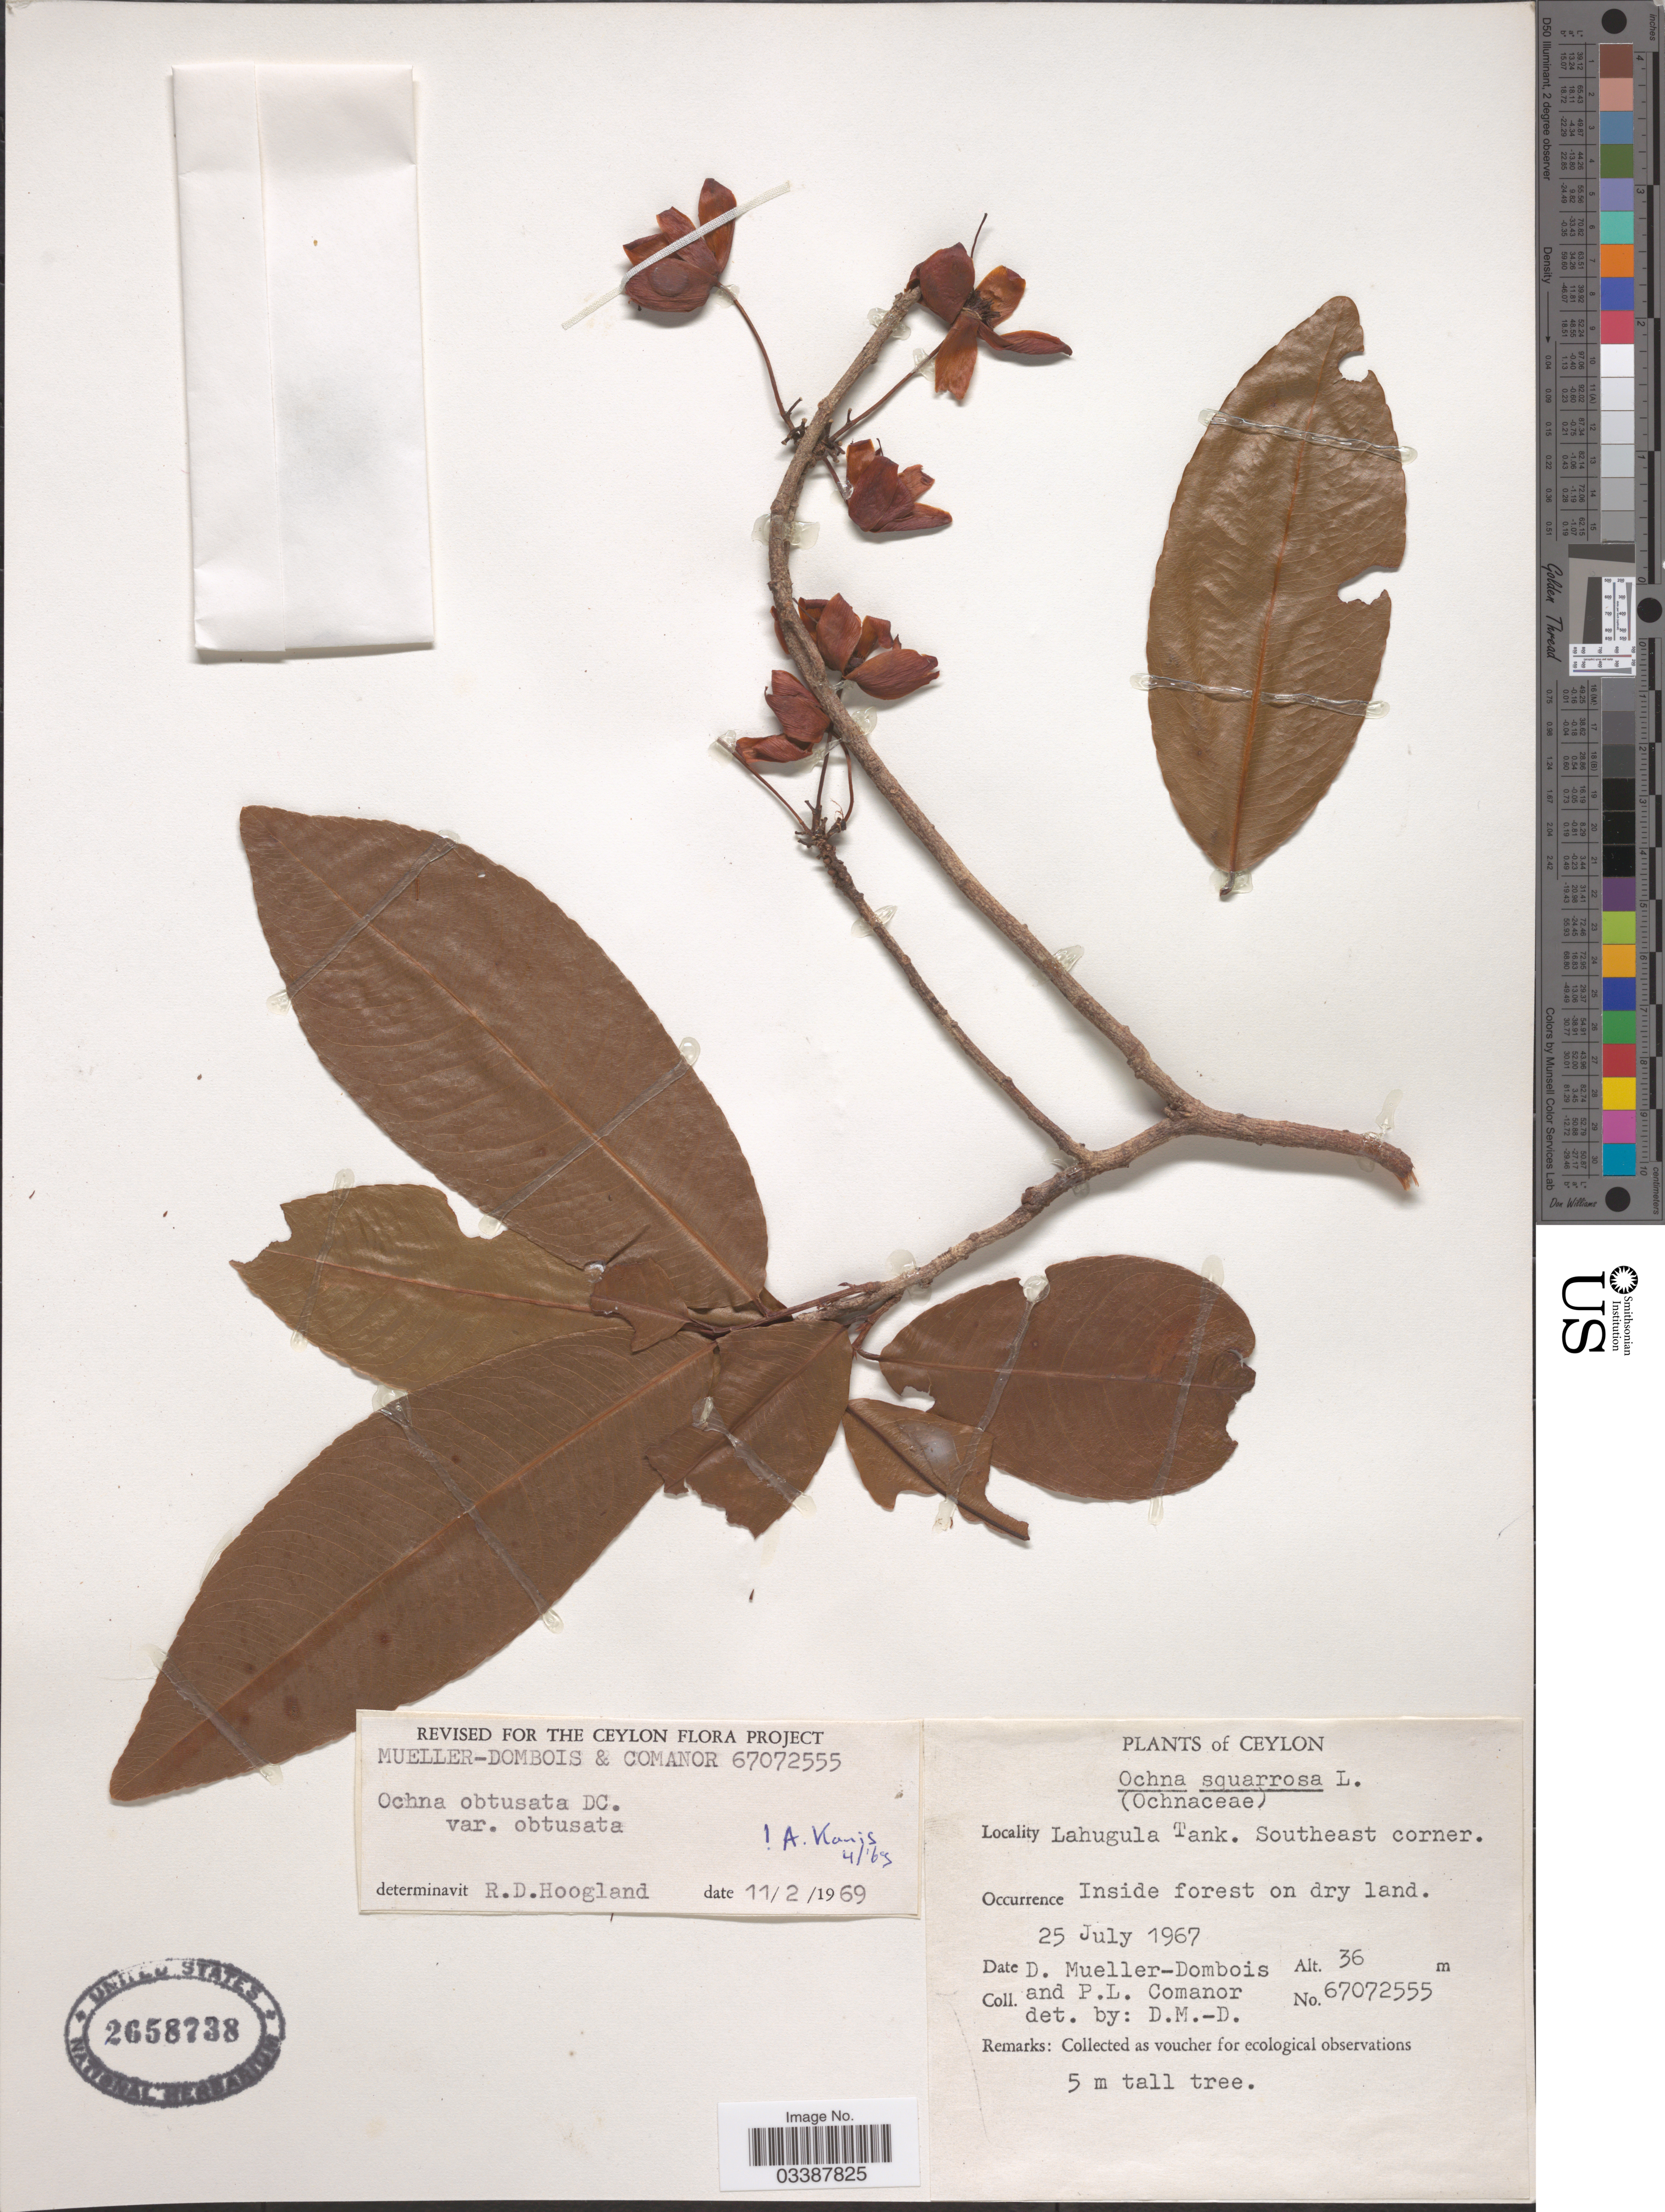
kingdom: Plantae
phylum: Tracheophyta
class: Magnoliopsida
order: Malpighiales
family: Ochnaceae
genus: Ochna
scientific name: Ochna obtusata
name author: DC.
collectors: D. Mueller-Dombois & P. Comanor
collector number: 67072555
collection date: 1967-07-25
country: Sri Lanka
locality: Ceylon. Lahugala Tank. Southeast corner.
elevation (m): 36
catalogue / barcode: US 2658738